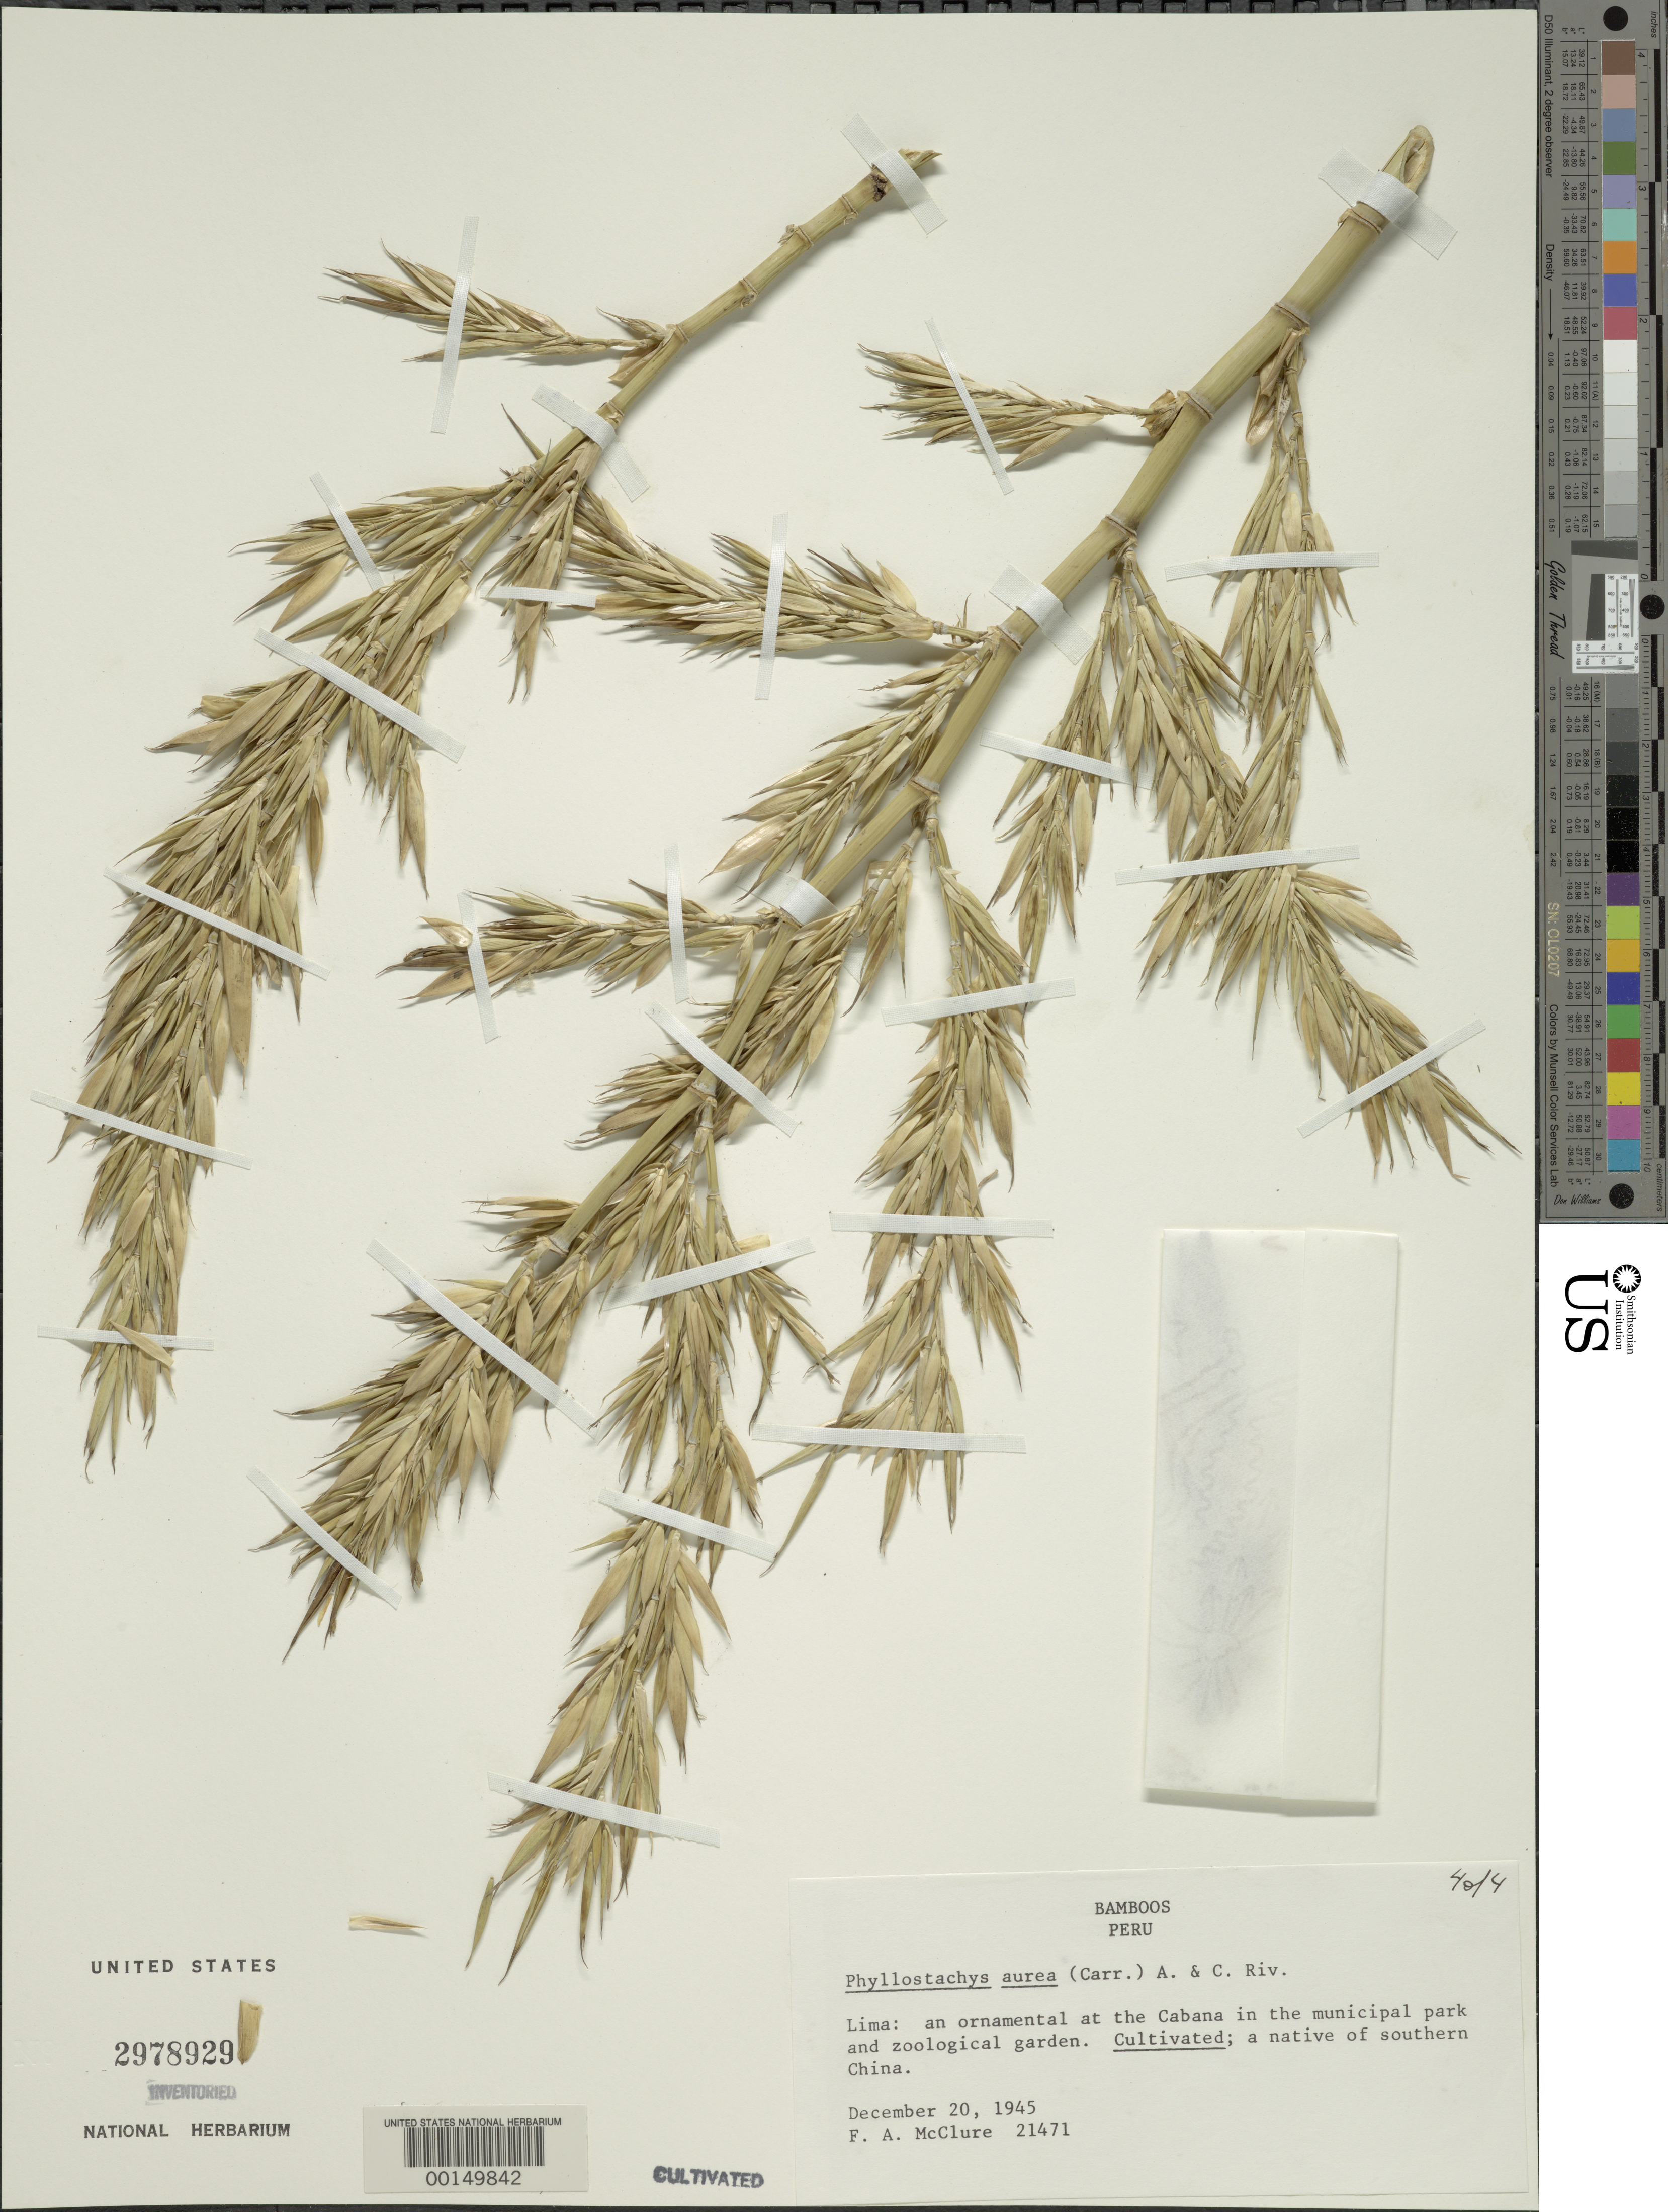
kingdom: Plantae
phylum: Tracheophyta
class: Liliopsida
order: Poales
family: Poaceae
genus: Phyllostachys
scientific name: Phyllostachys aurea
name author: Rivière & C. Rivière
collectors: F. A. McClure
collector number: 21471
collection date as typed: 20 Dec 1945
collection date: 1945-12-20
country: Peru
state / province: Lima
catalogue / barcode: US 2978929